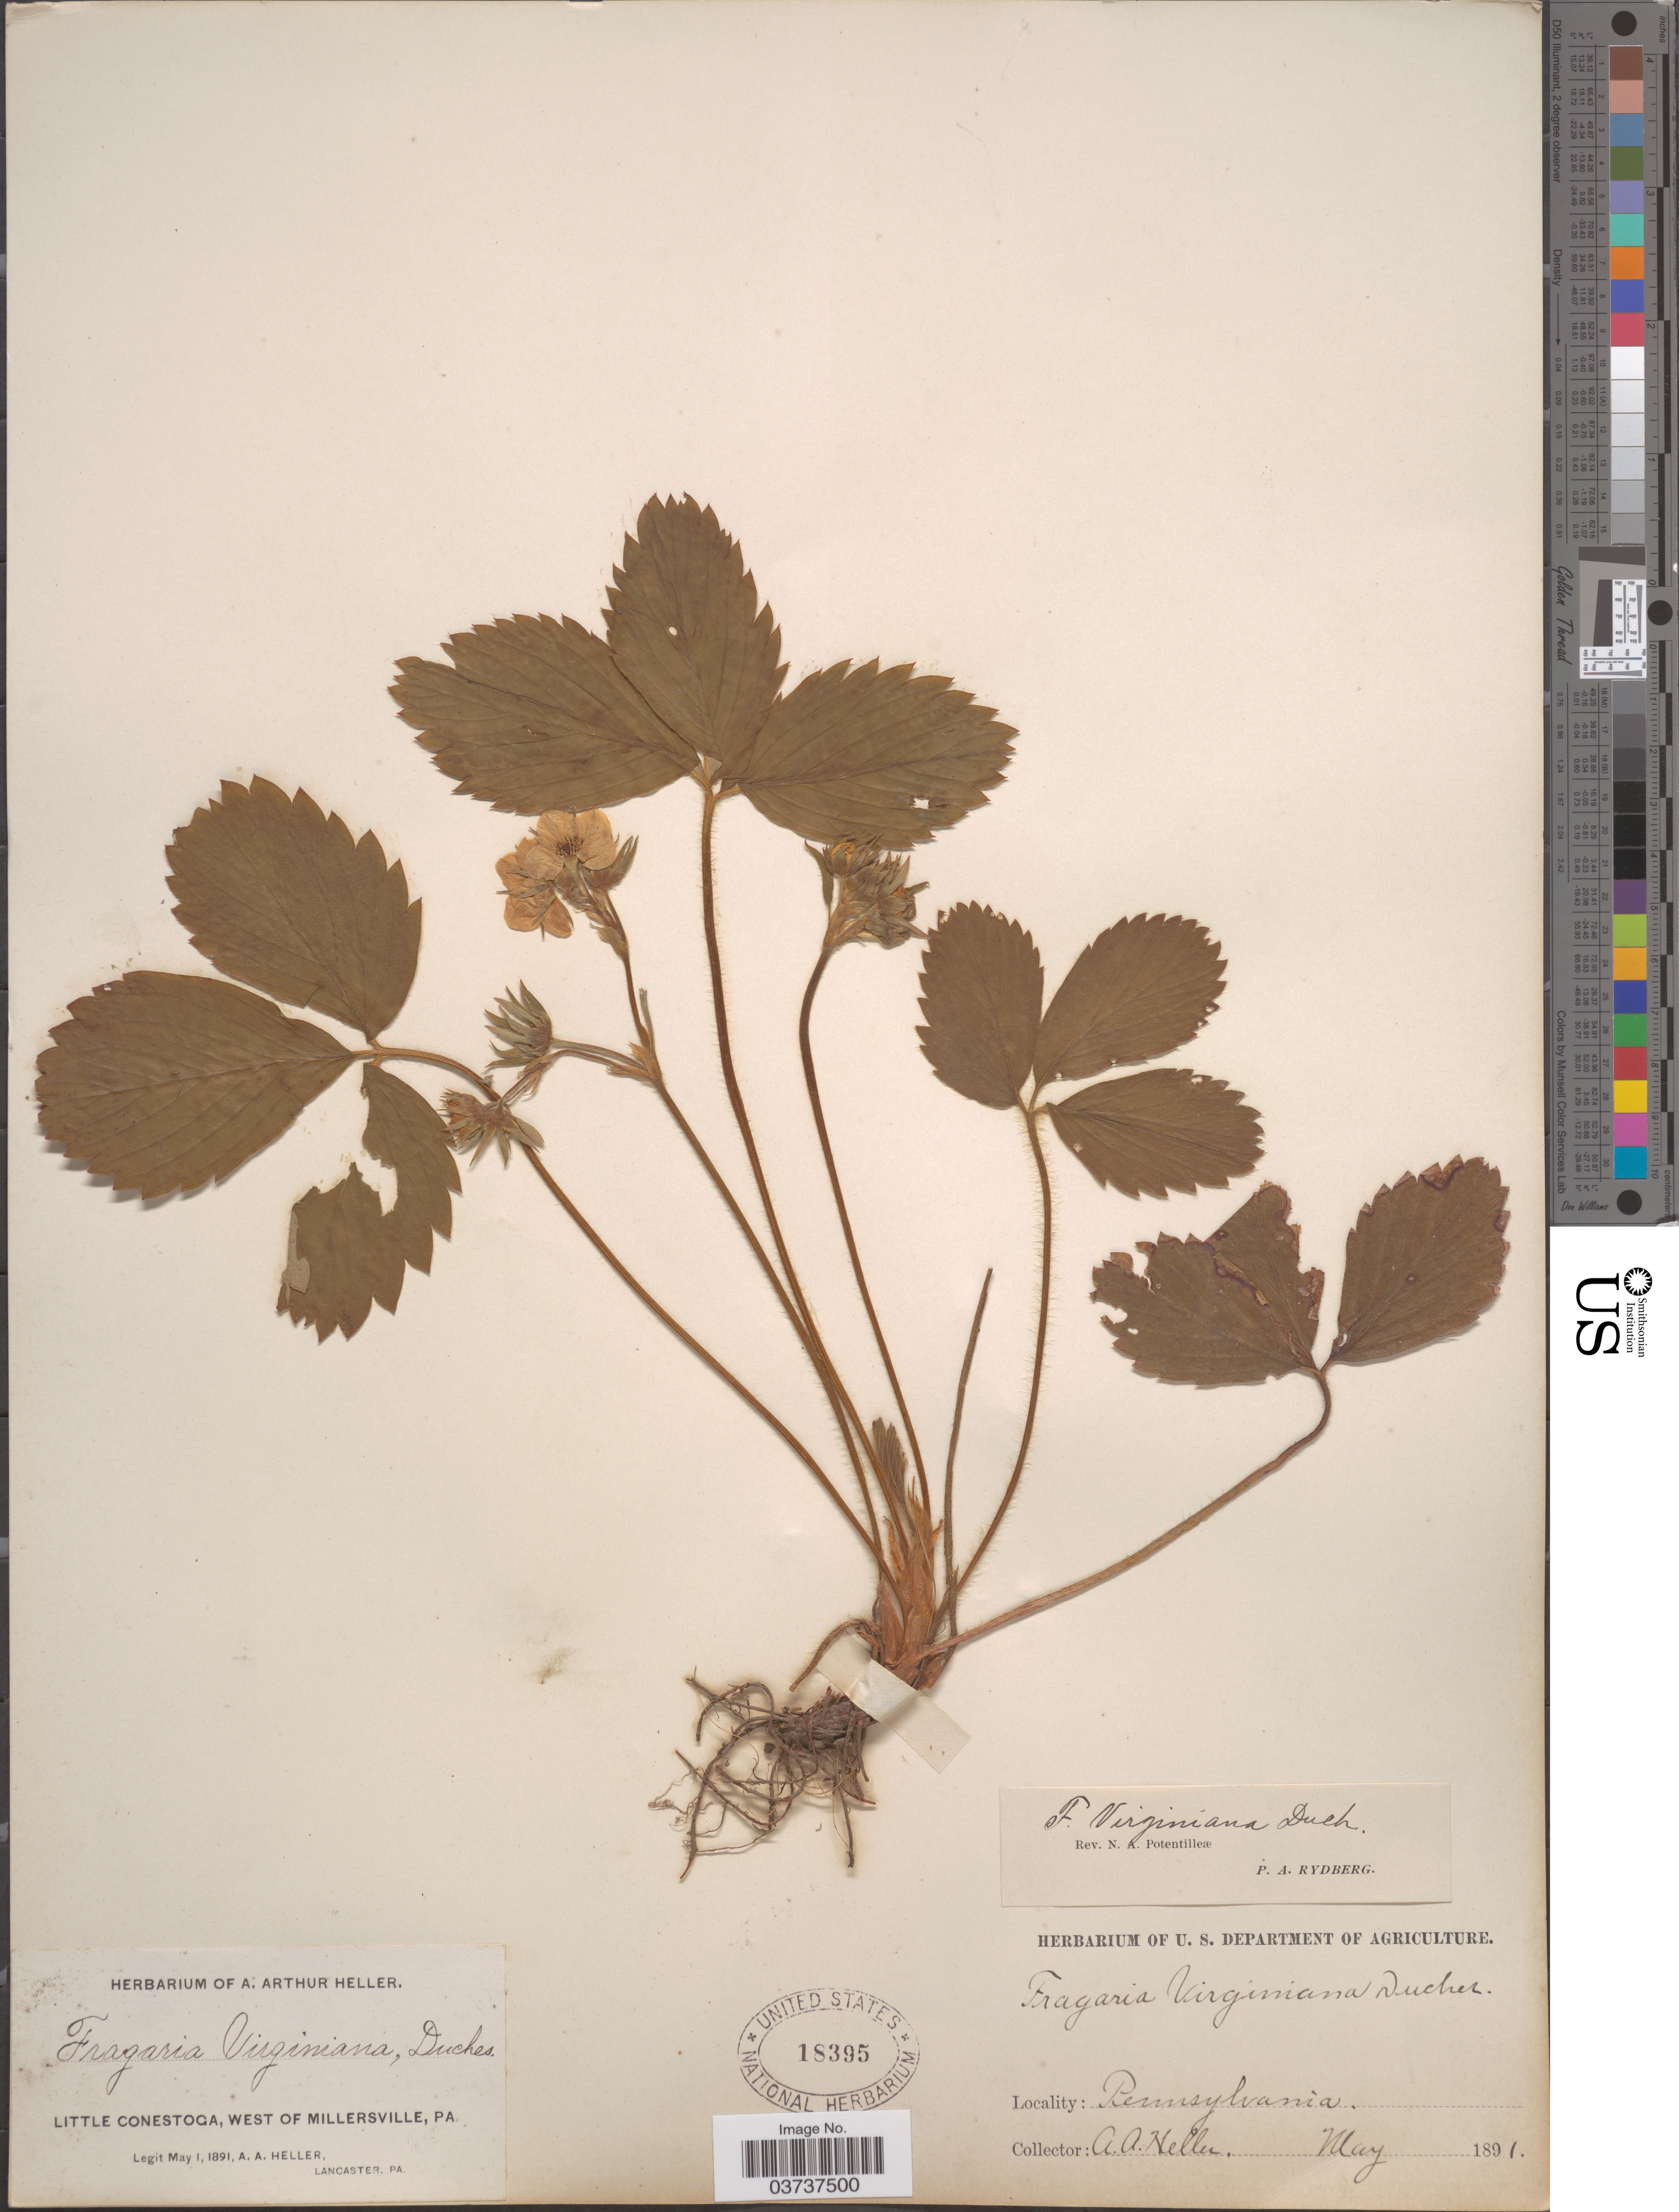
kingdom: Plantae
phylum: Tracheophyta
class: Magnoliopsida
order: Rosales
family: Rosaceae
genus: Fragaria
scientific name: Fragaria virginiana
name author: Mill.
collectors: A. A. Heller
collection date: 1891-05-01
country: United States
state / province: Pennsylvania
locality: Little Conestoga, West of Millersville.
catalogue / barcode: US 18395